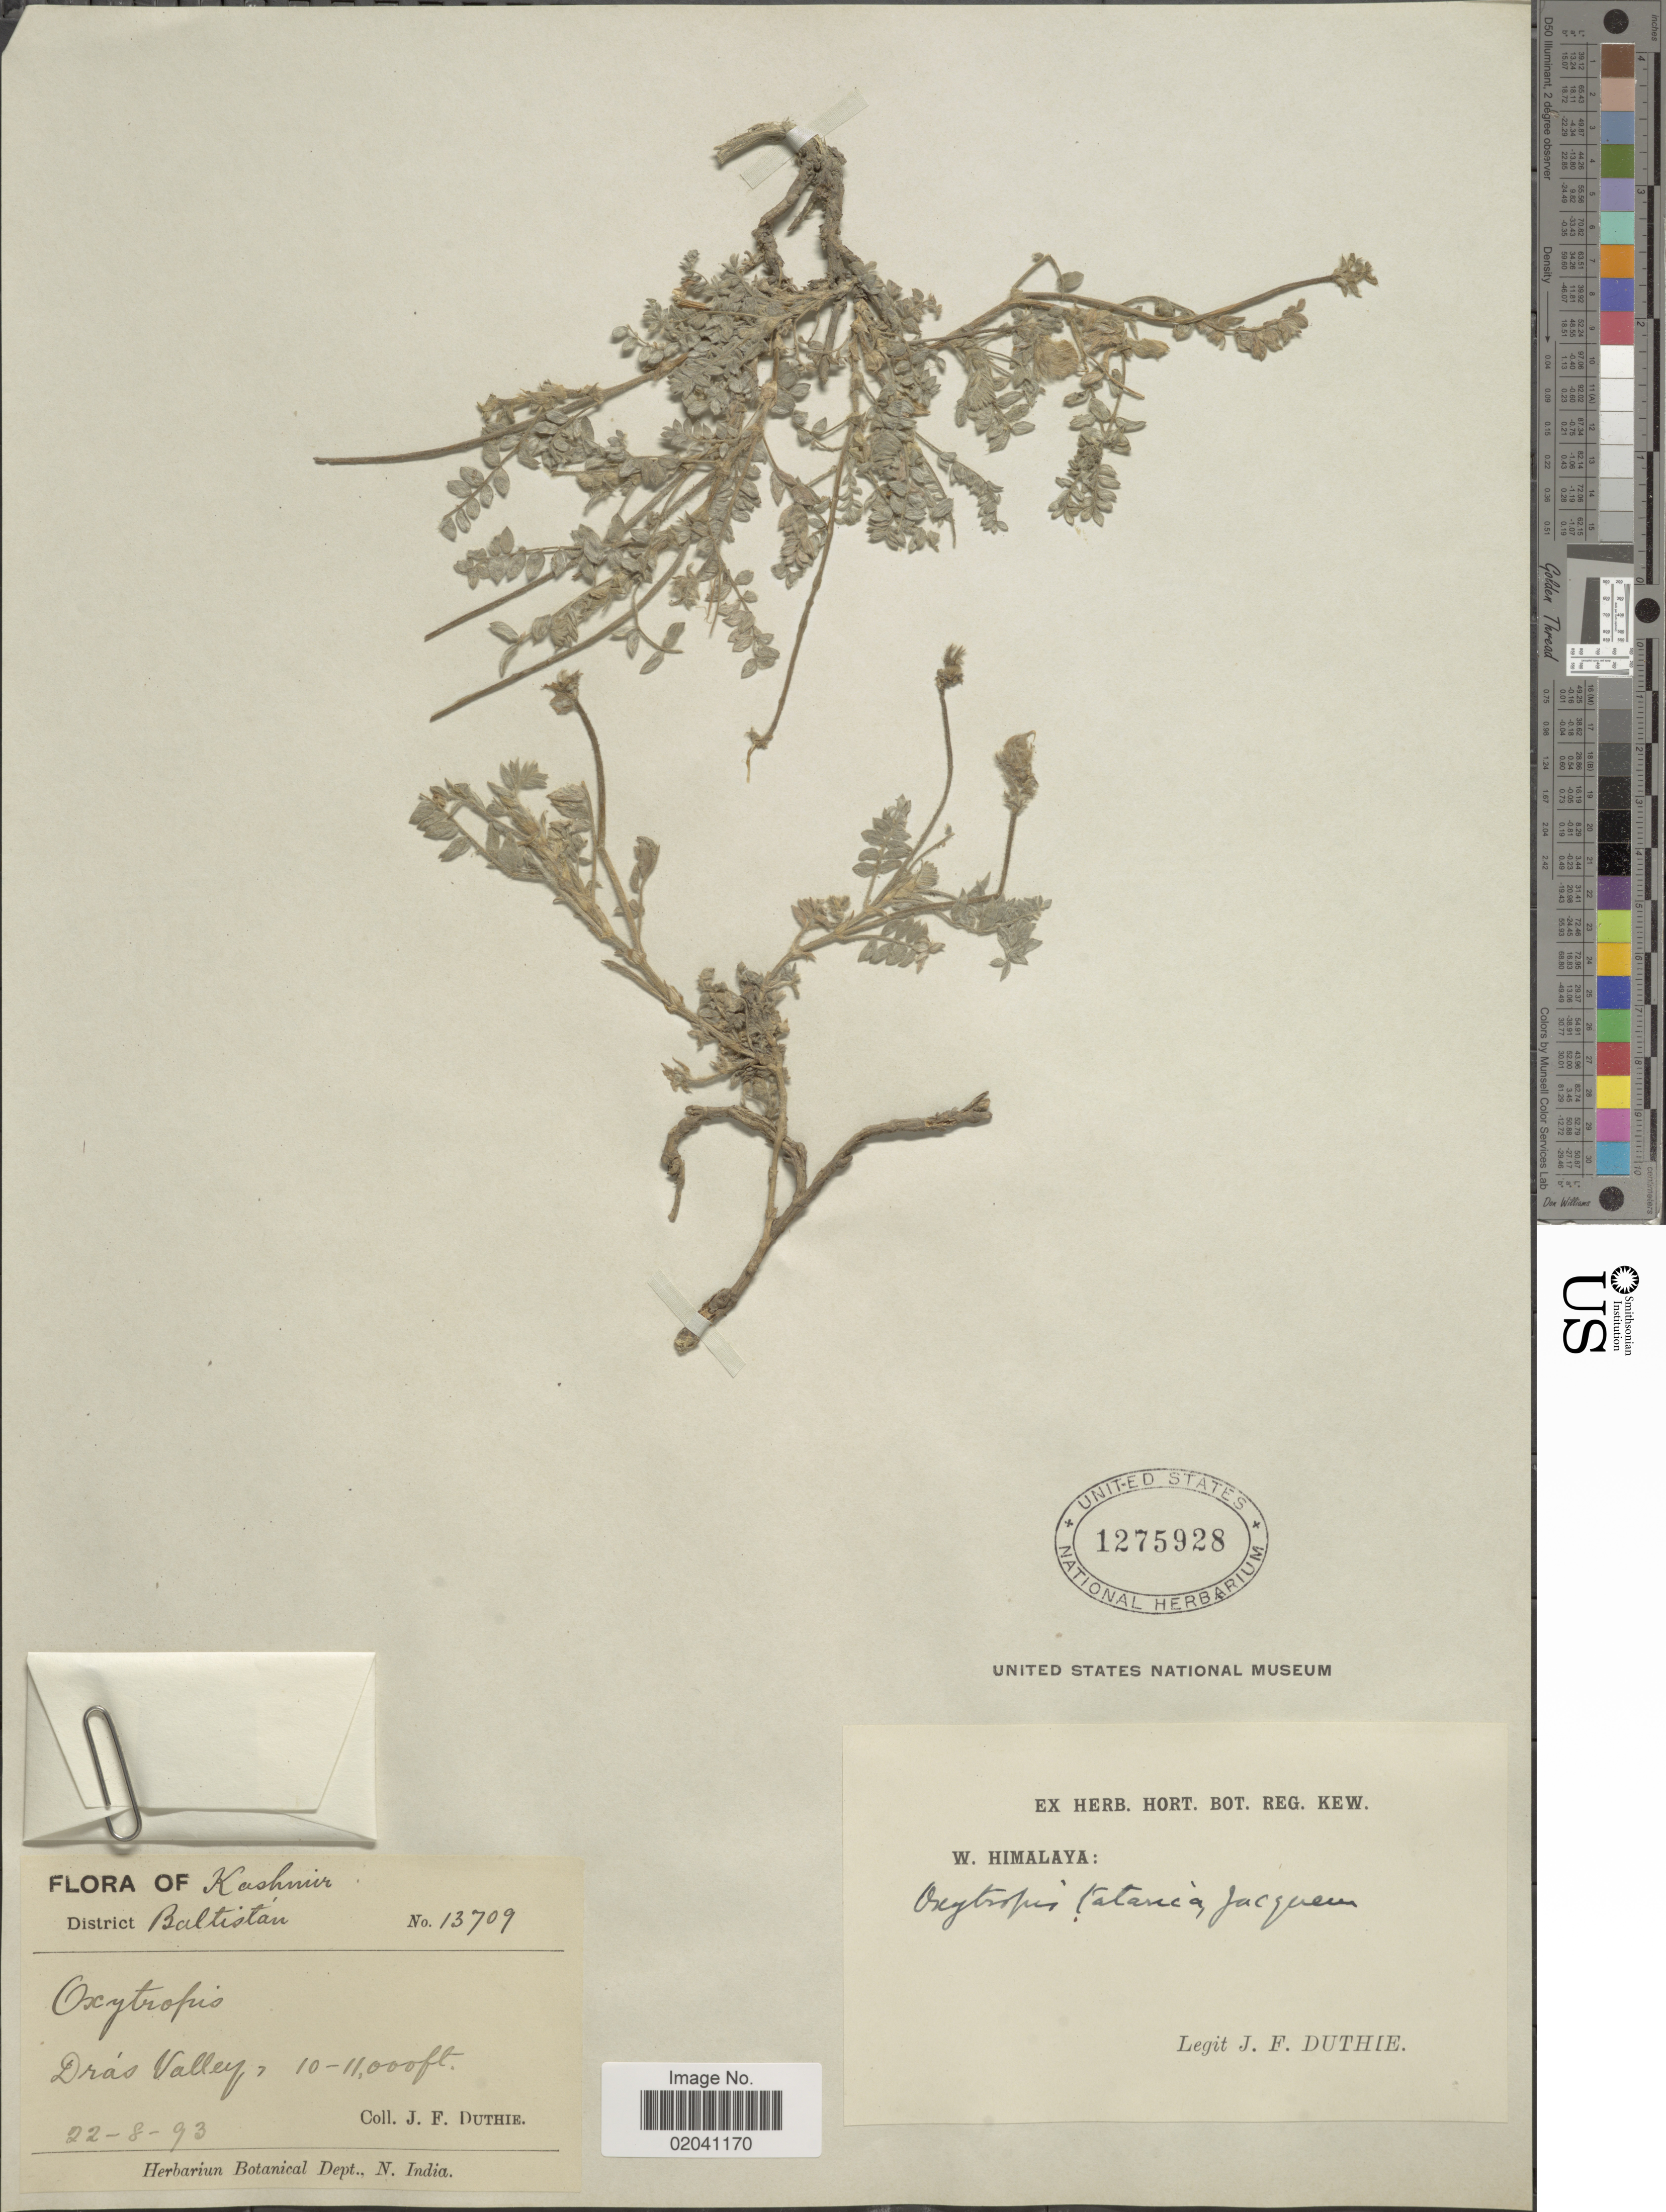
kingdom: Plantae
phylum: Tracheophyta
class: Magnoliopsida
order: Fabales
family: Fabaceae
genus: Oxytropis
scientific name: Oxytropis tatarica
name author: Baker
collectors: J. F. Duthie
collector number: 13709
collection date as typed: Transcribed d/m/y: 22/8/93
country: Pakistan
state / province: Gilgit-Baltistan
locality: Kashmir. District Baltistán. Drás Valley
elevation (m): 3048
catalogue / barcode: US 1275928